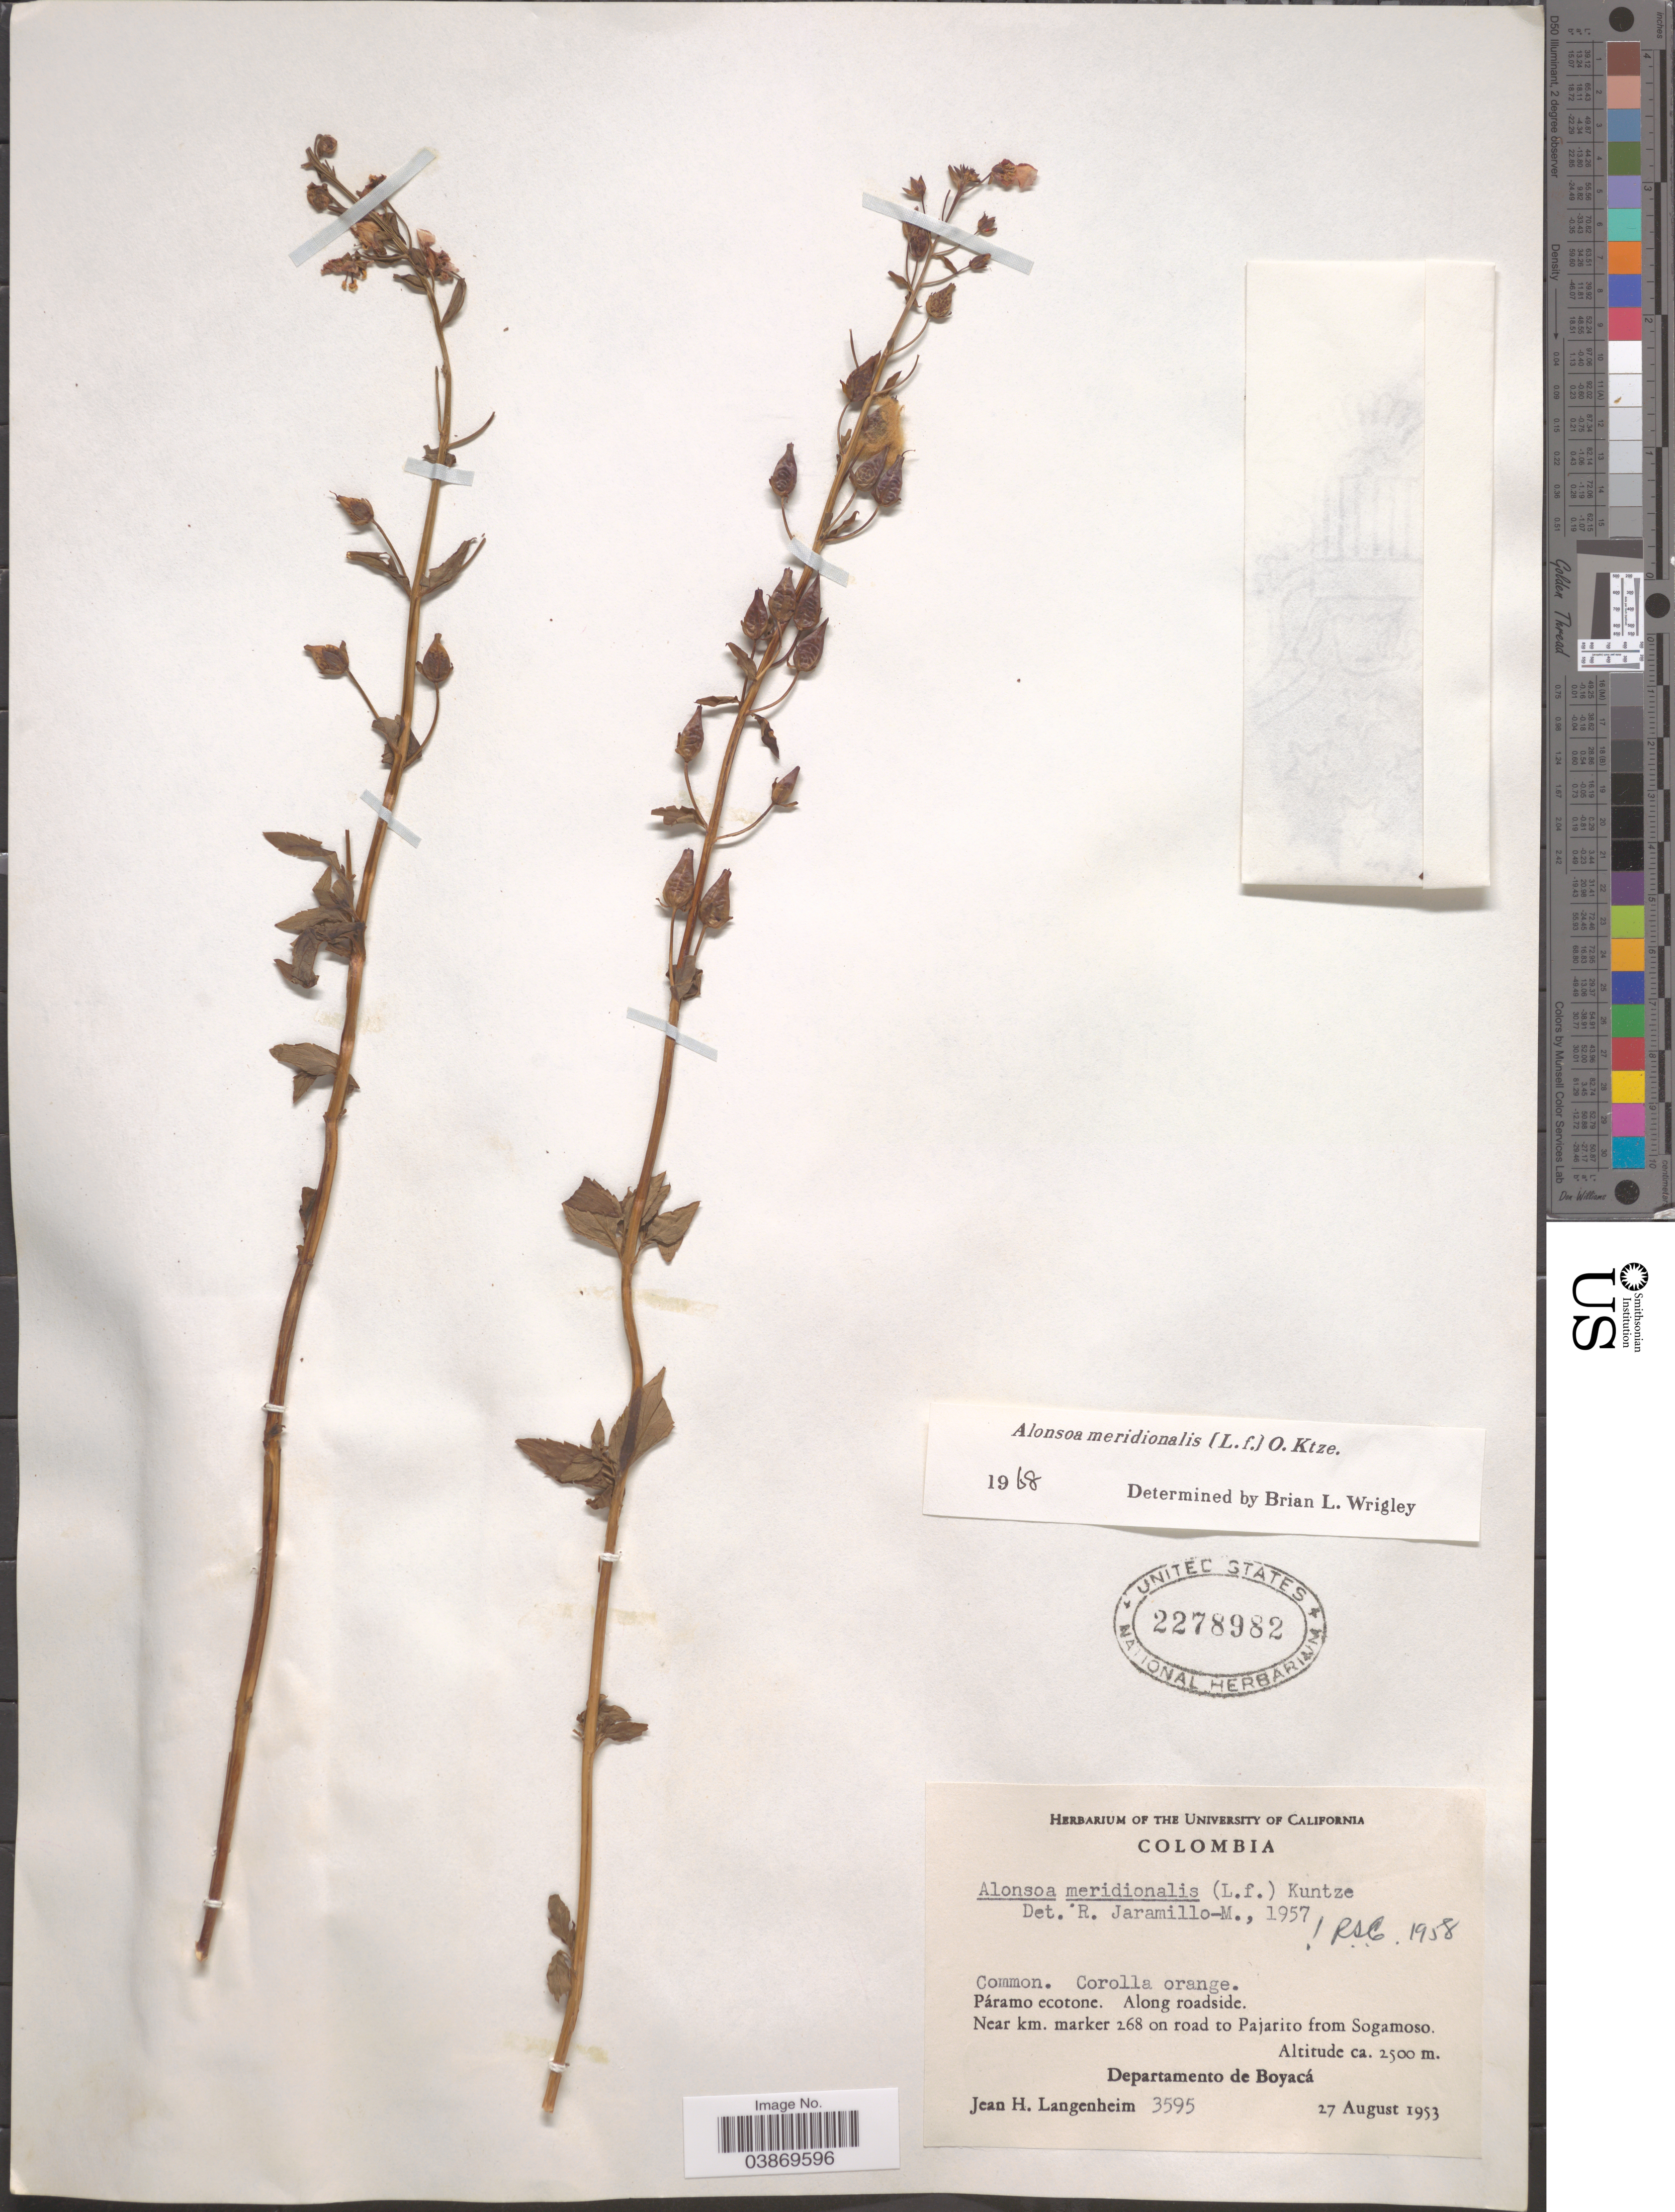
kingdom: Plantae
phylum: Tracheophyta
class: Magnoliopsida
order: Lamiales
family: Scrophulariaceae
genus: Alonsoa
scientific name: Alonsoa meridionalis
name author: (L. f.) Kuntze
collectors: J. H. Langenheim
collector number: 3595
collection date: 1953-08-27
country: Colombia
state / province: Boyacá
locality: Páramo ecotone. Near km. marker 268 on road to Pajarito from Sogamoso.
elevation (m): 2500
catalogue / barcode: US 2278982